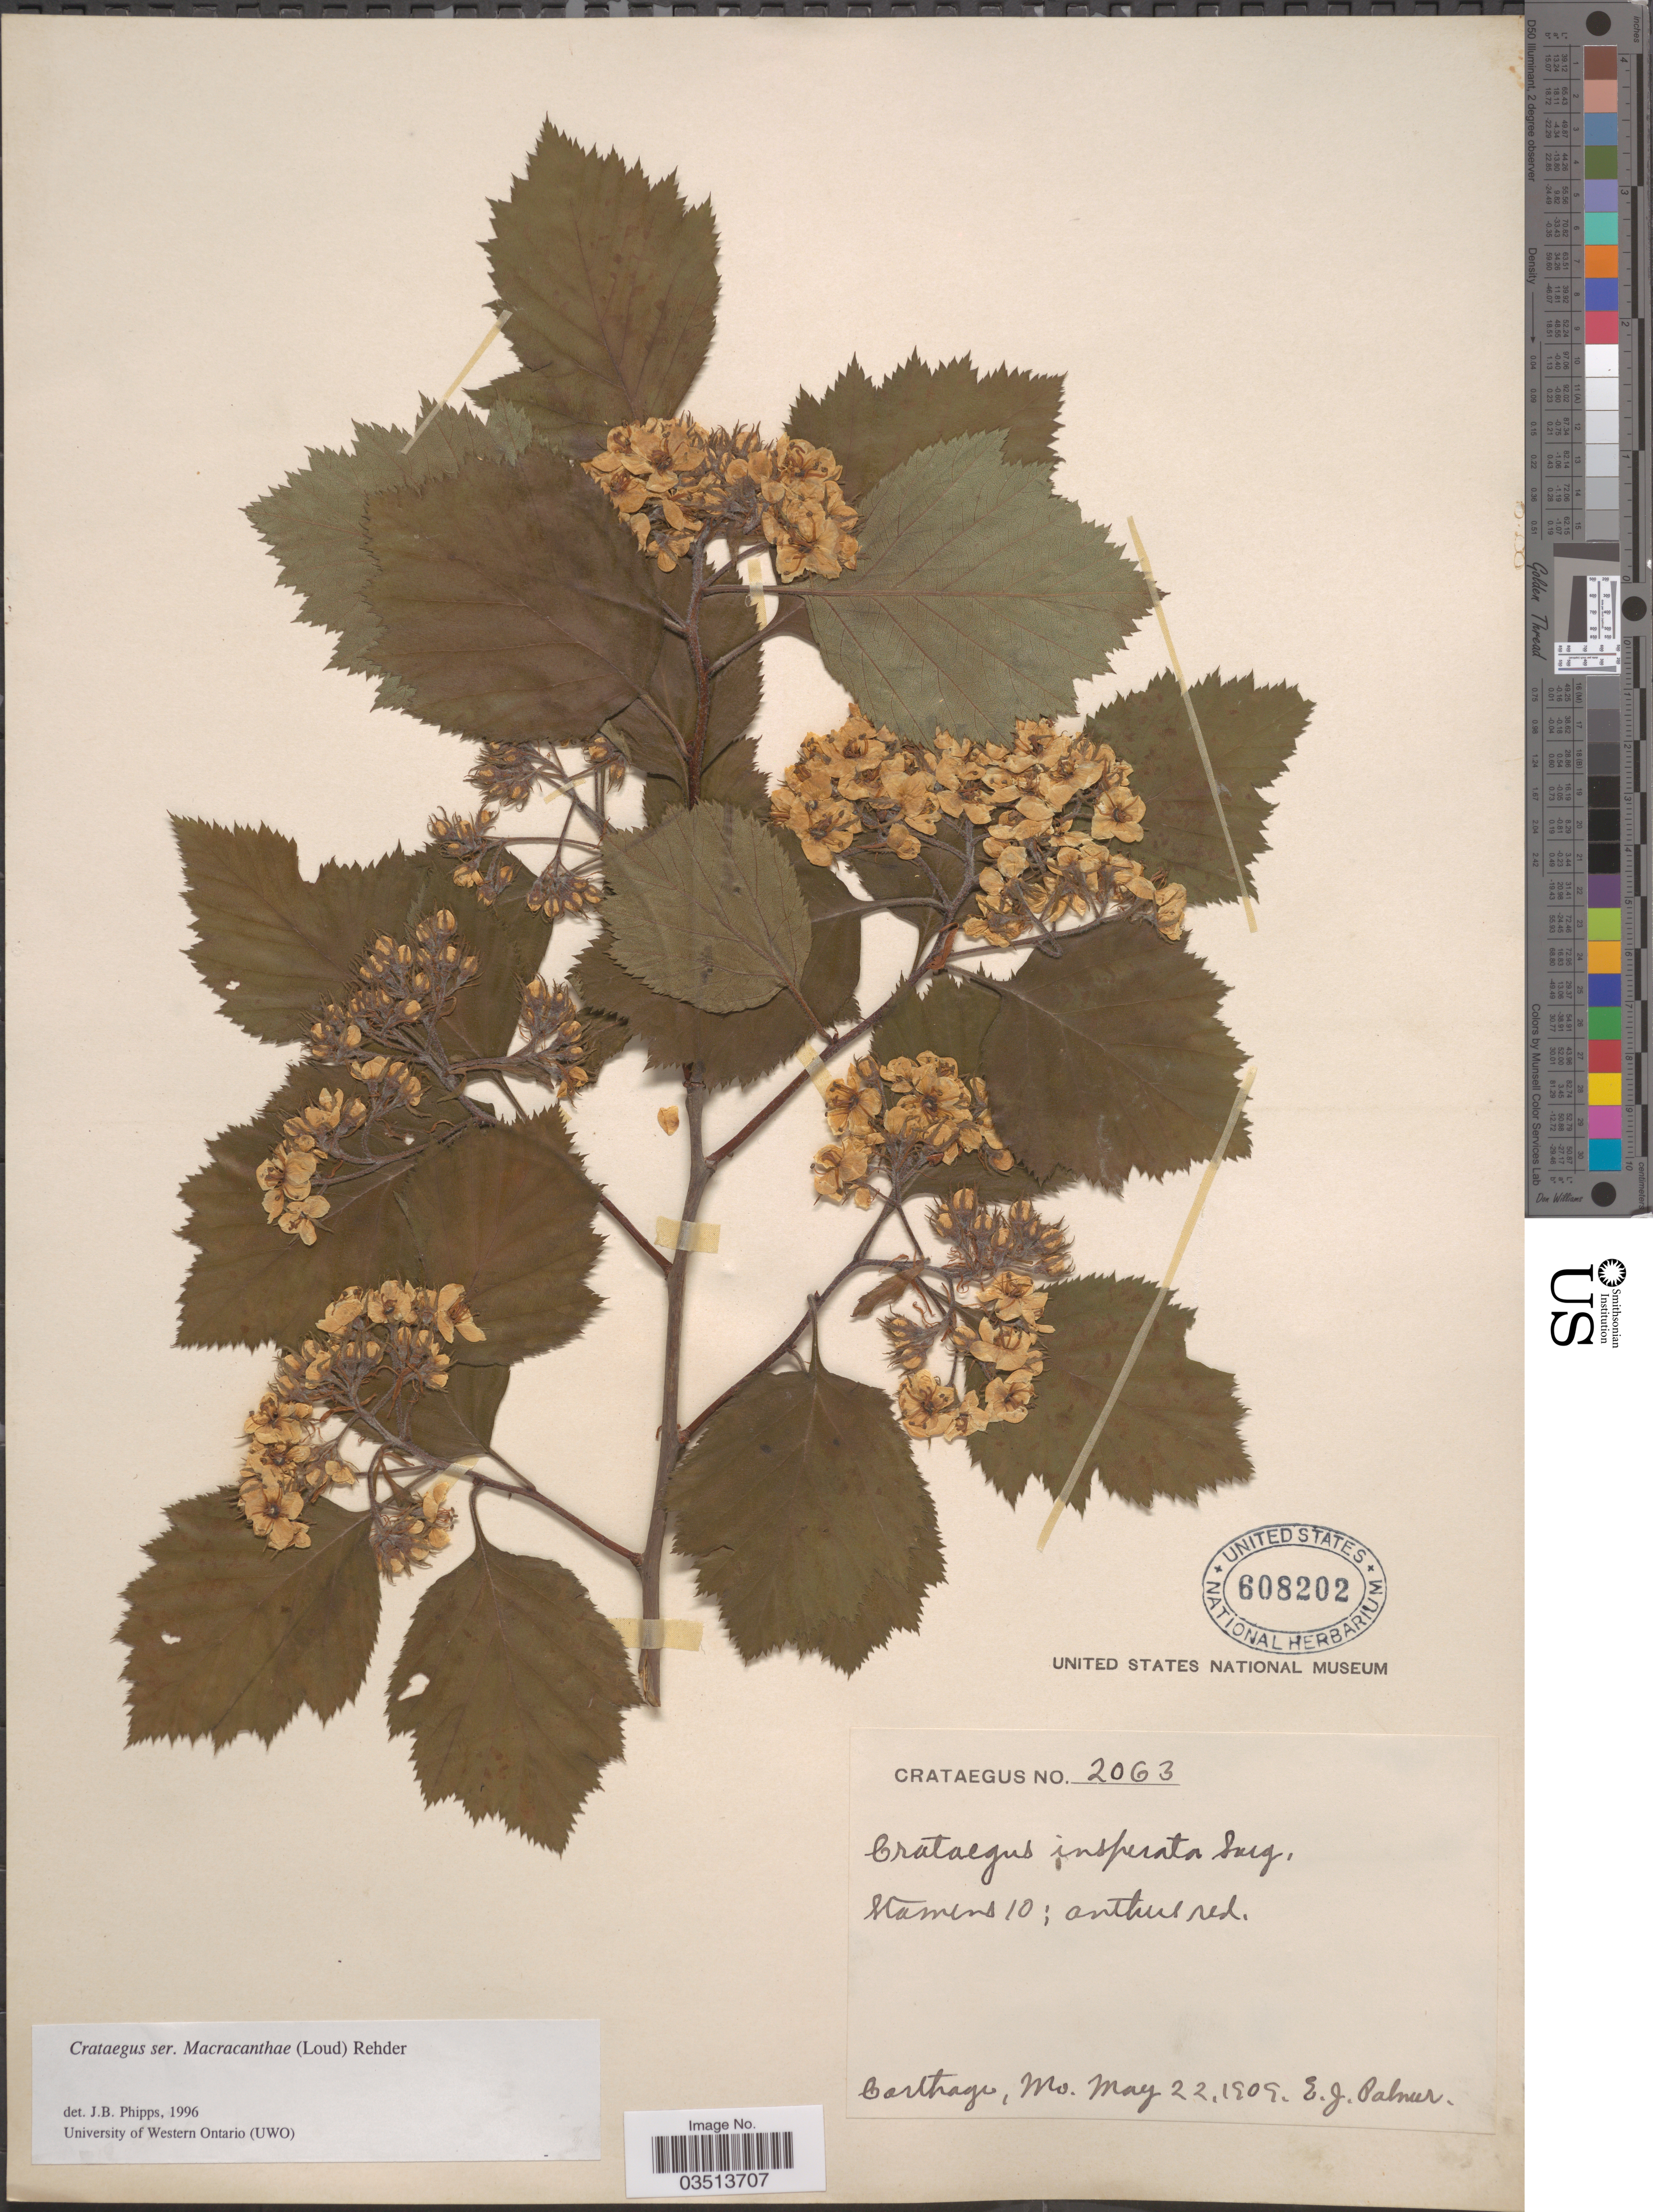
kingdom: Plantae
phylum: Tracheophyta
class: Magnoliopsida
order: Rosales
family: Rosaceae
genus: Crataegus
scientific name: Crataegus calpodendron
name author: (Ehrh.) Medik.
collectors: E. J. Palmer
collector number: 2063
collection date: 1909-05-22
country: United States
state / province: Missouri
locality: Carthage.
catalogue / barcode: US 608202